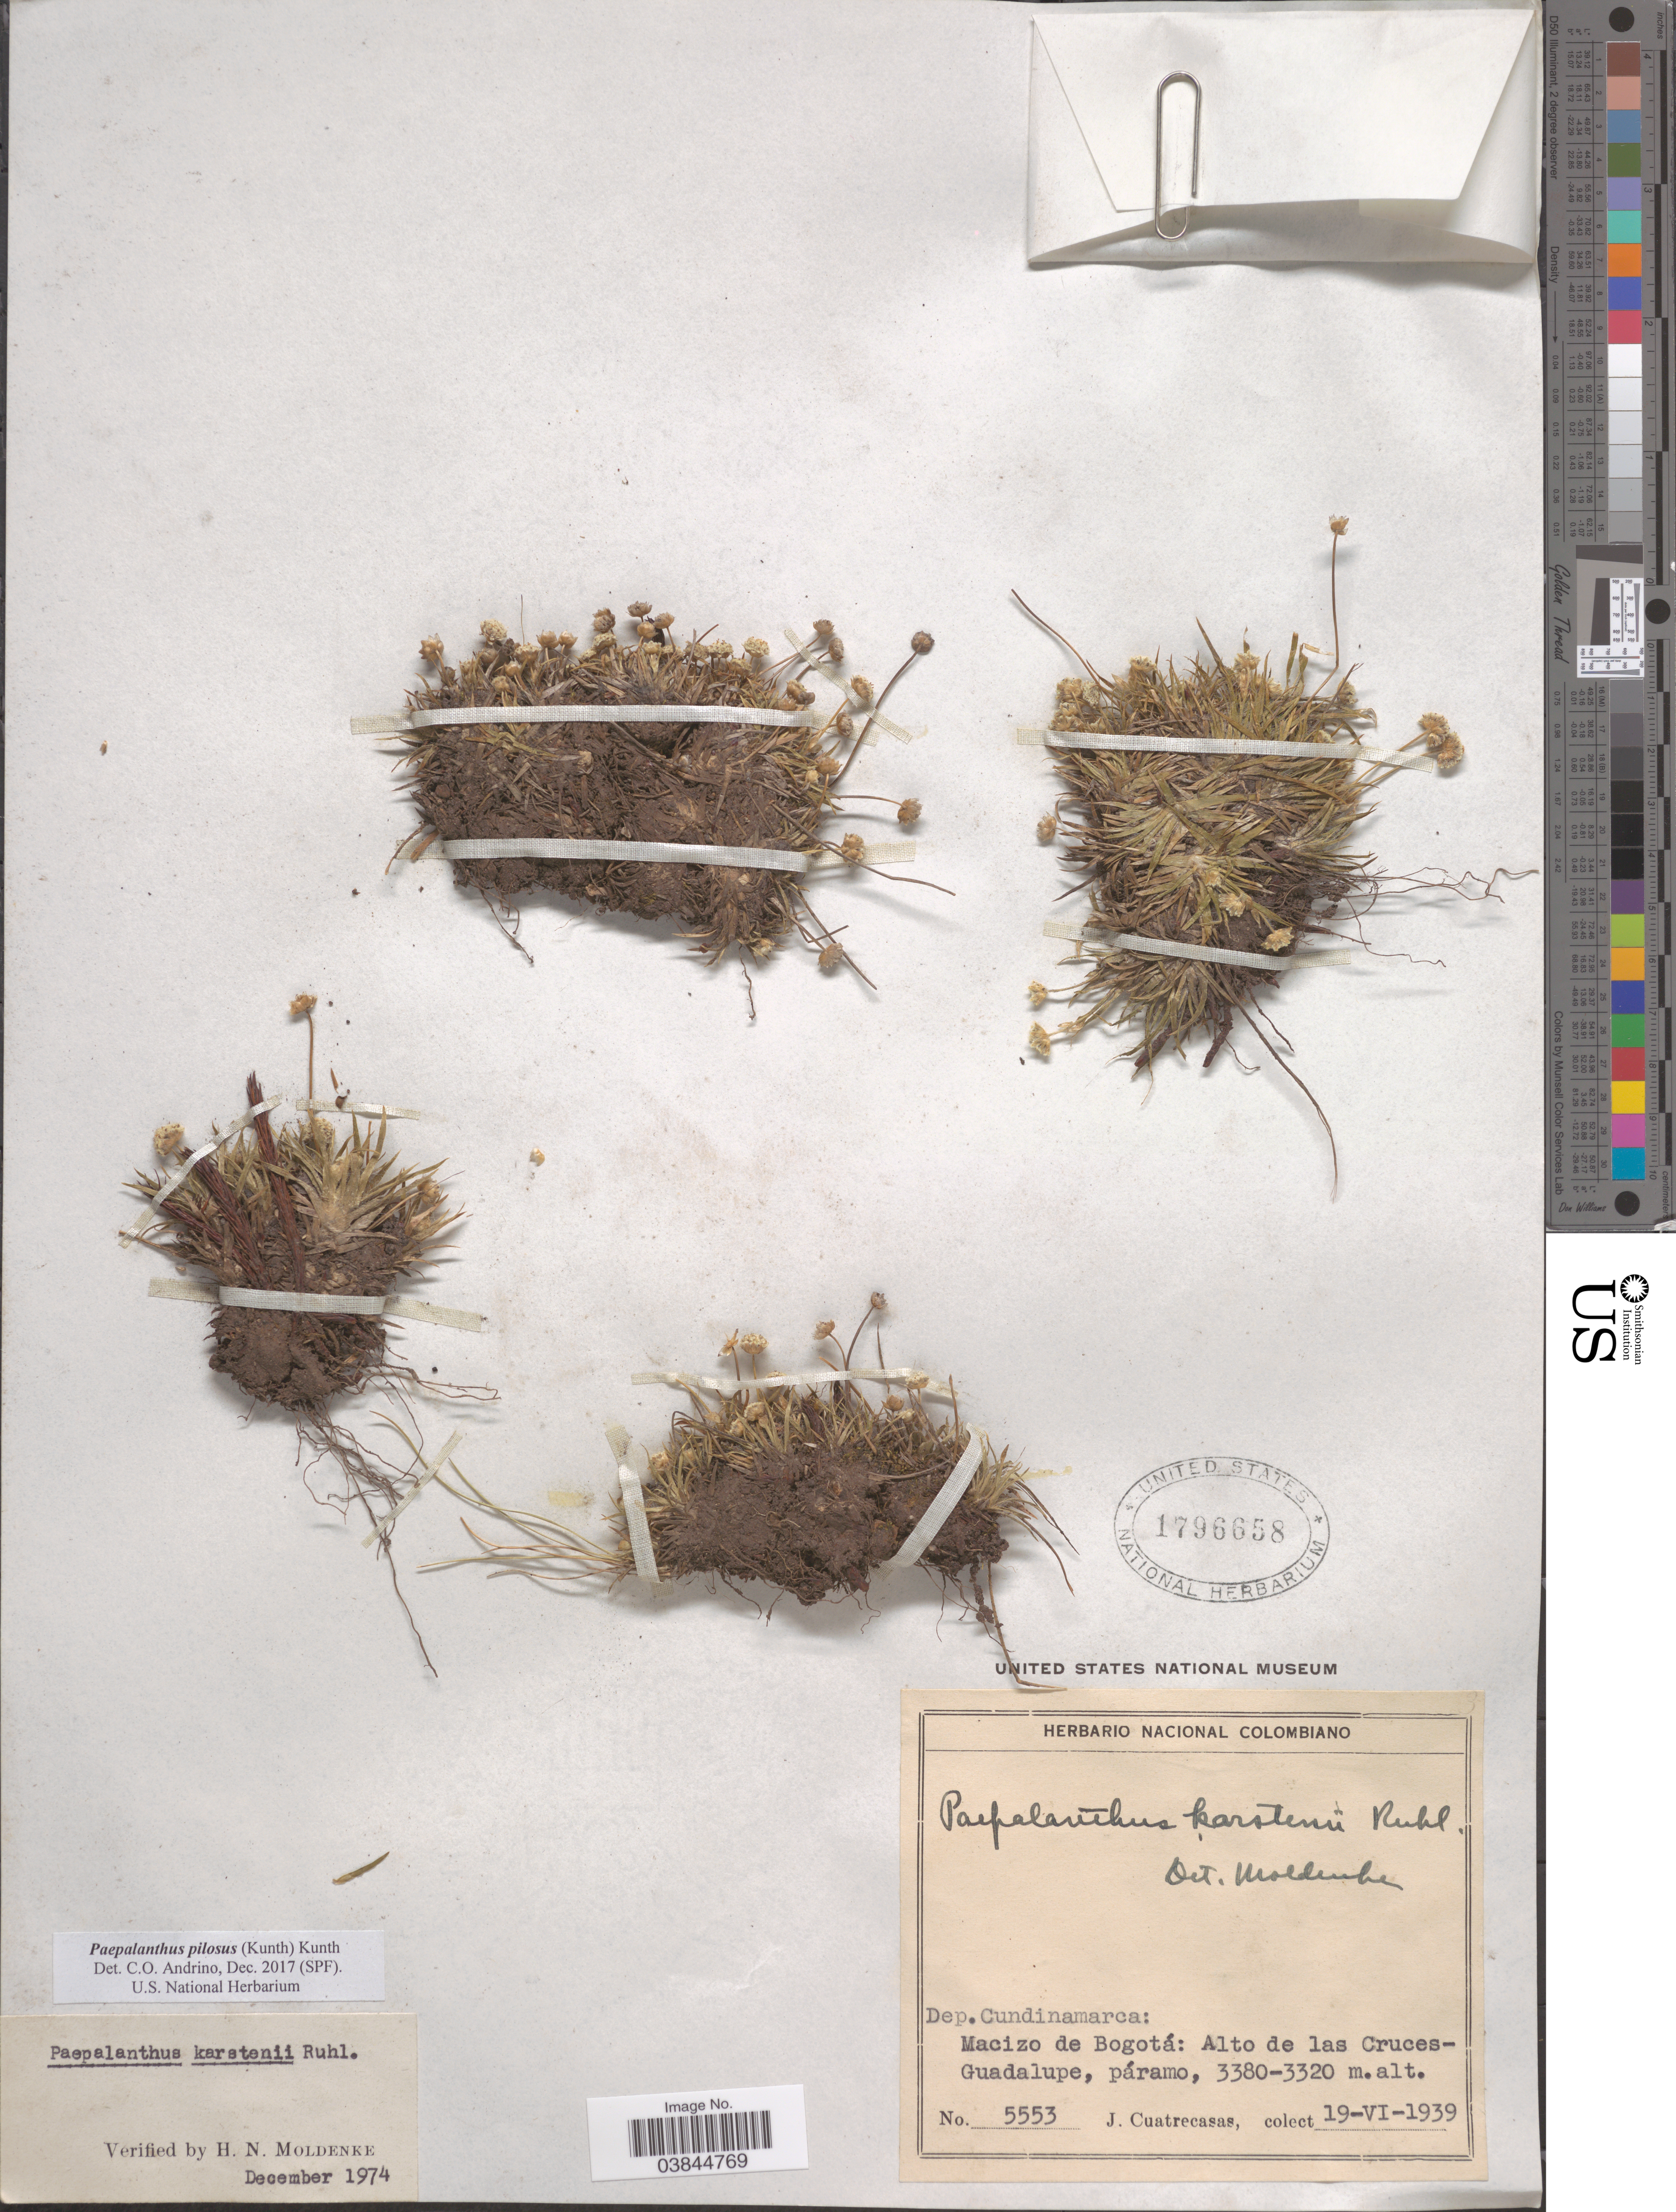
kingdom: Plantae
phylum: Tracheophyta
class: Liliopsida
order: Poales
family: Eriocaulaceae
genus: Paepalanthus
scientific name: Paepalanthus pilosus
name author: (Kunth) Kunth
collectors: J. Cuatrecasas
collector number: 5553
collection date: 1939-06-19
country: Colombia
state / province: Cundinamarca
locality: Dep. Cundinamarca: Macizo de Bogotá: Alto de las Cruces-Guadalupe, páramo.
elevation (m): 3320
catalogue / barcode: US 1796658